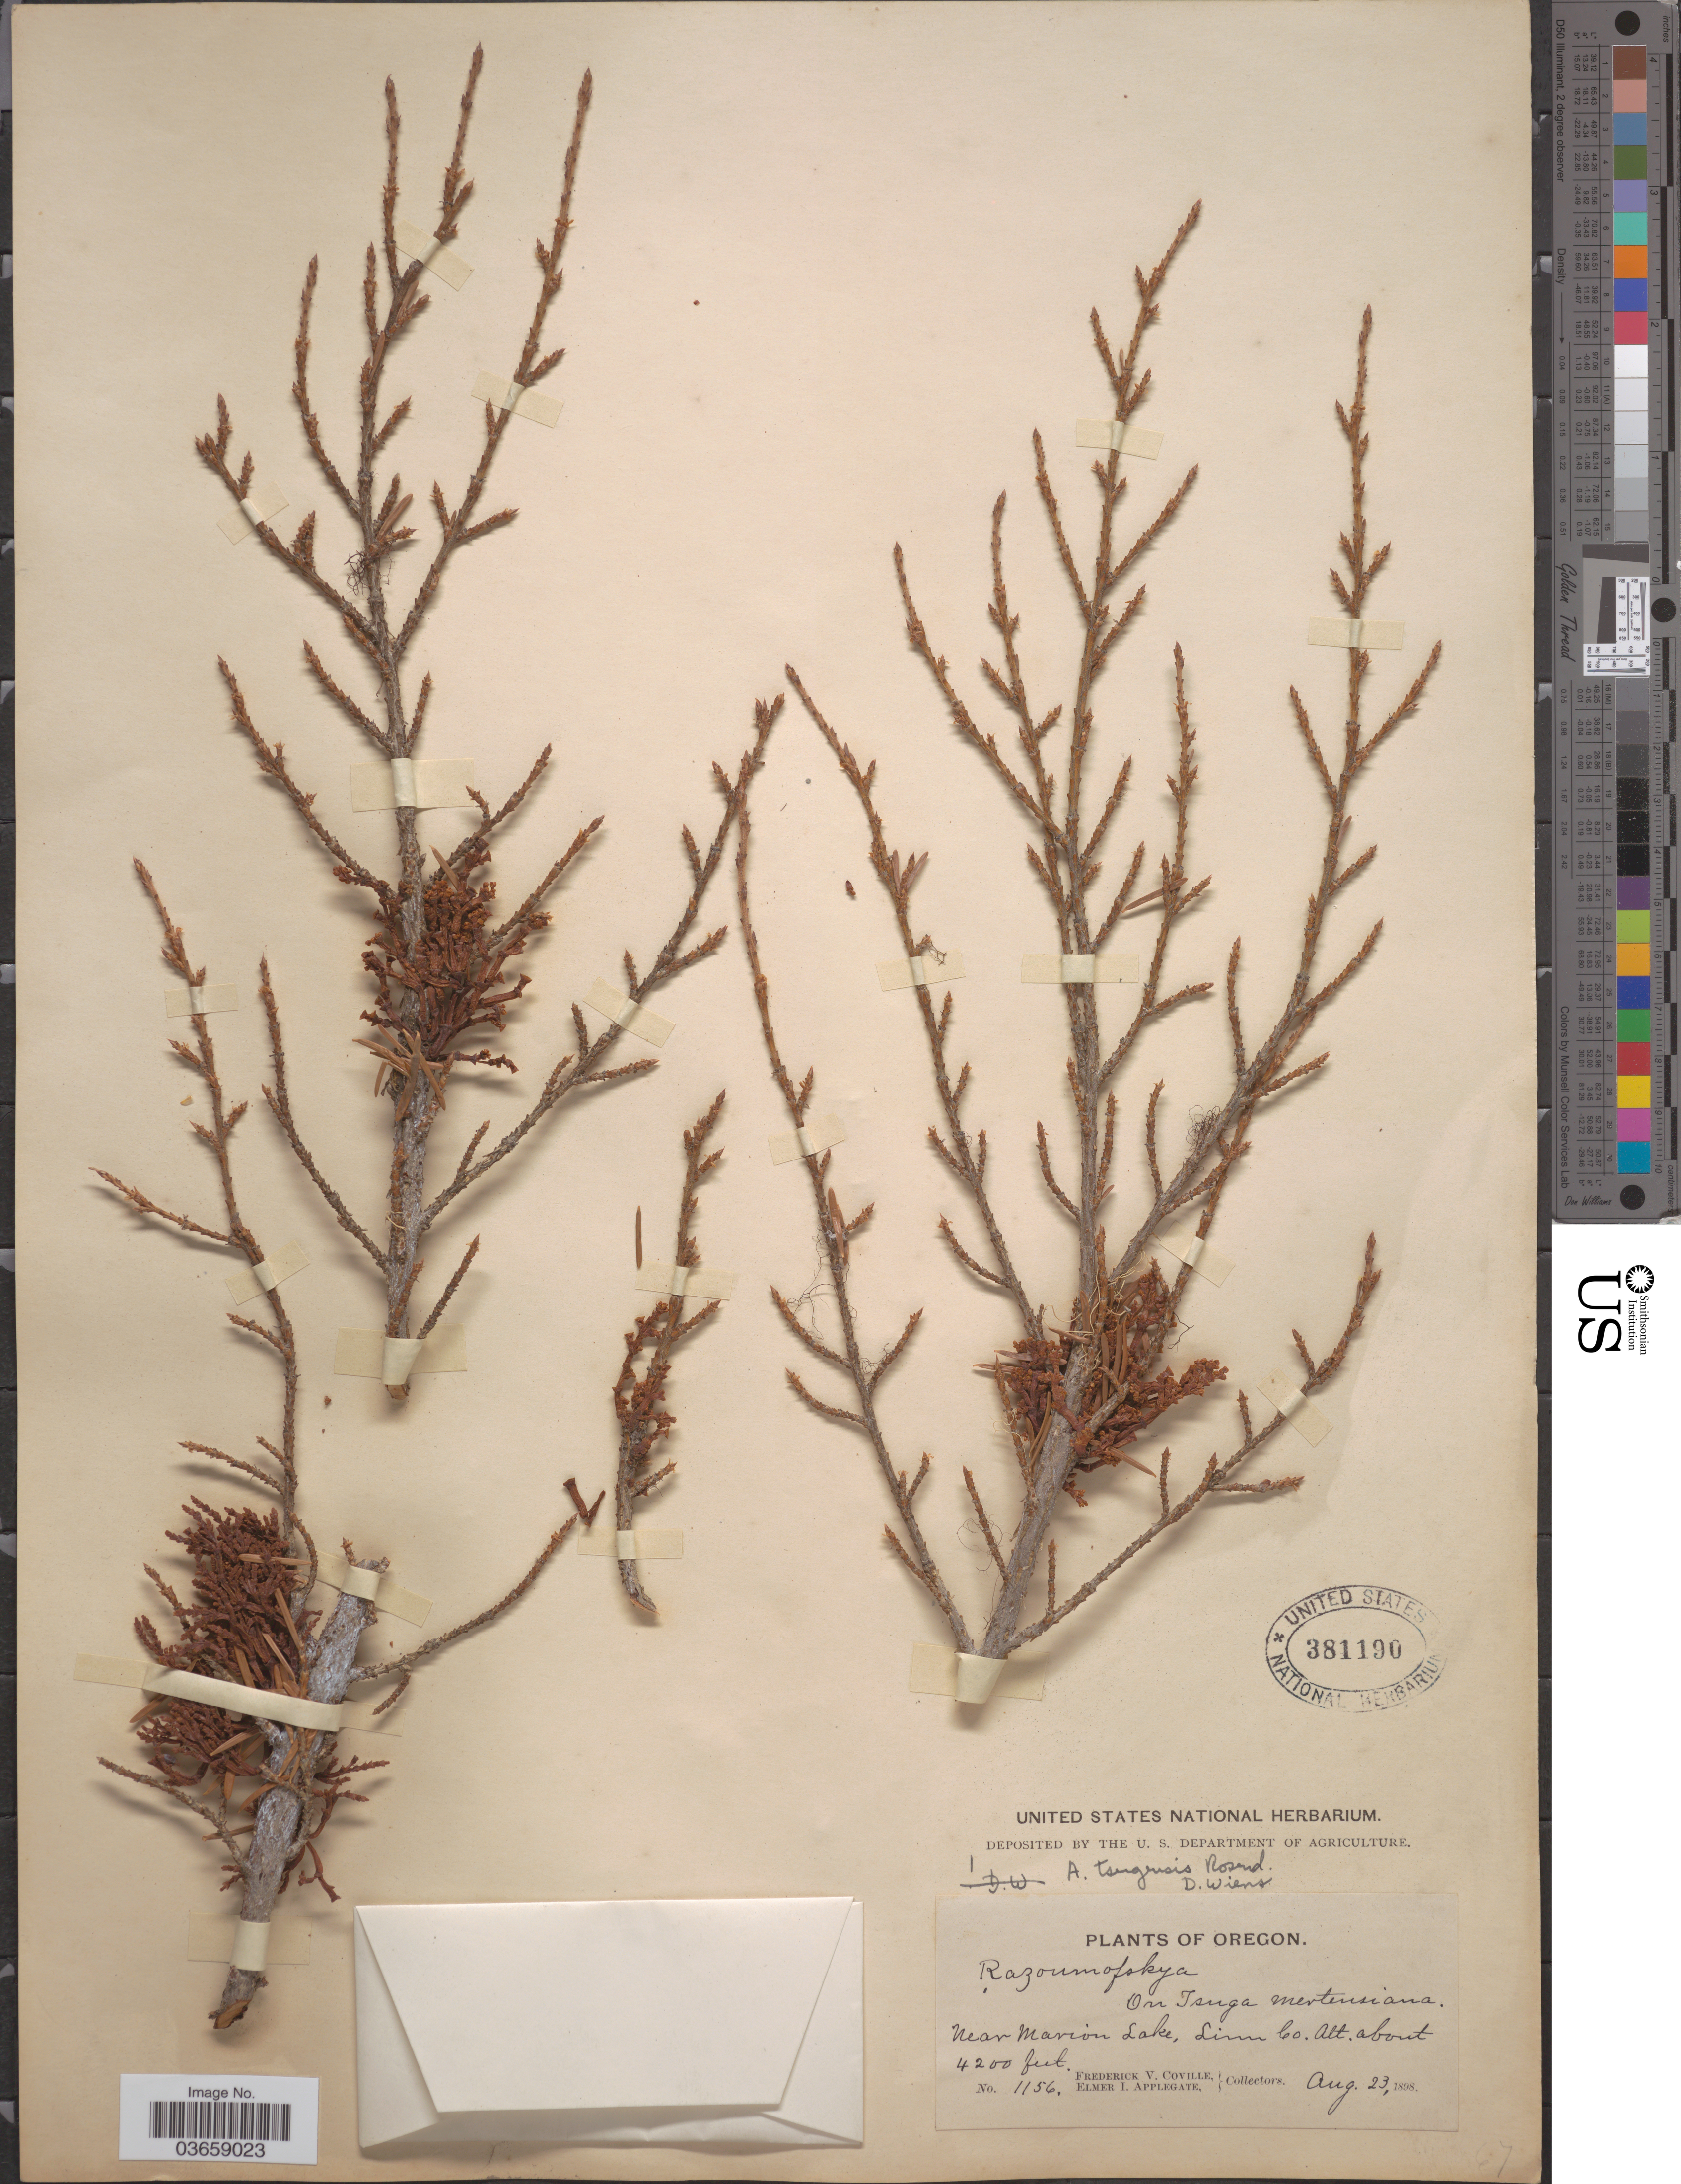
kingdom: Plantae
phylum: Tracheophyta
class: Magnoliopsida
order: Santalales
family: Viscaceae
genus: Arceuthobium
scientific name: Arceuthobium tsugense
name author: (Rosend.) G.N. Jones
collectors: F. V. Coville & E. I. Applegate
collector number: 1156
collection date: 1898-08-23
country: United States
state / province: Oregon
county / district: Linn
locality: Near Marion Lake, Linn Co.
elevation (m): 1280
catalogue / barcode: US 381190